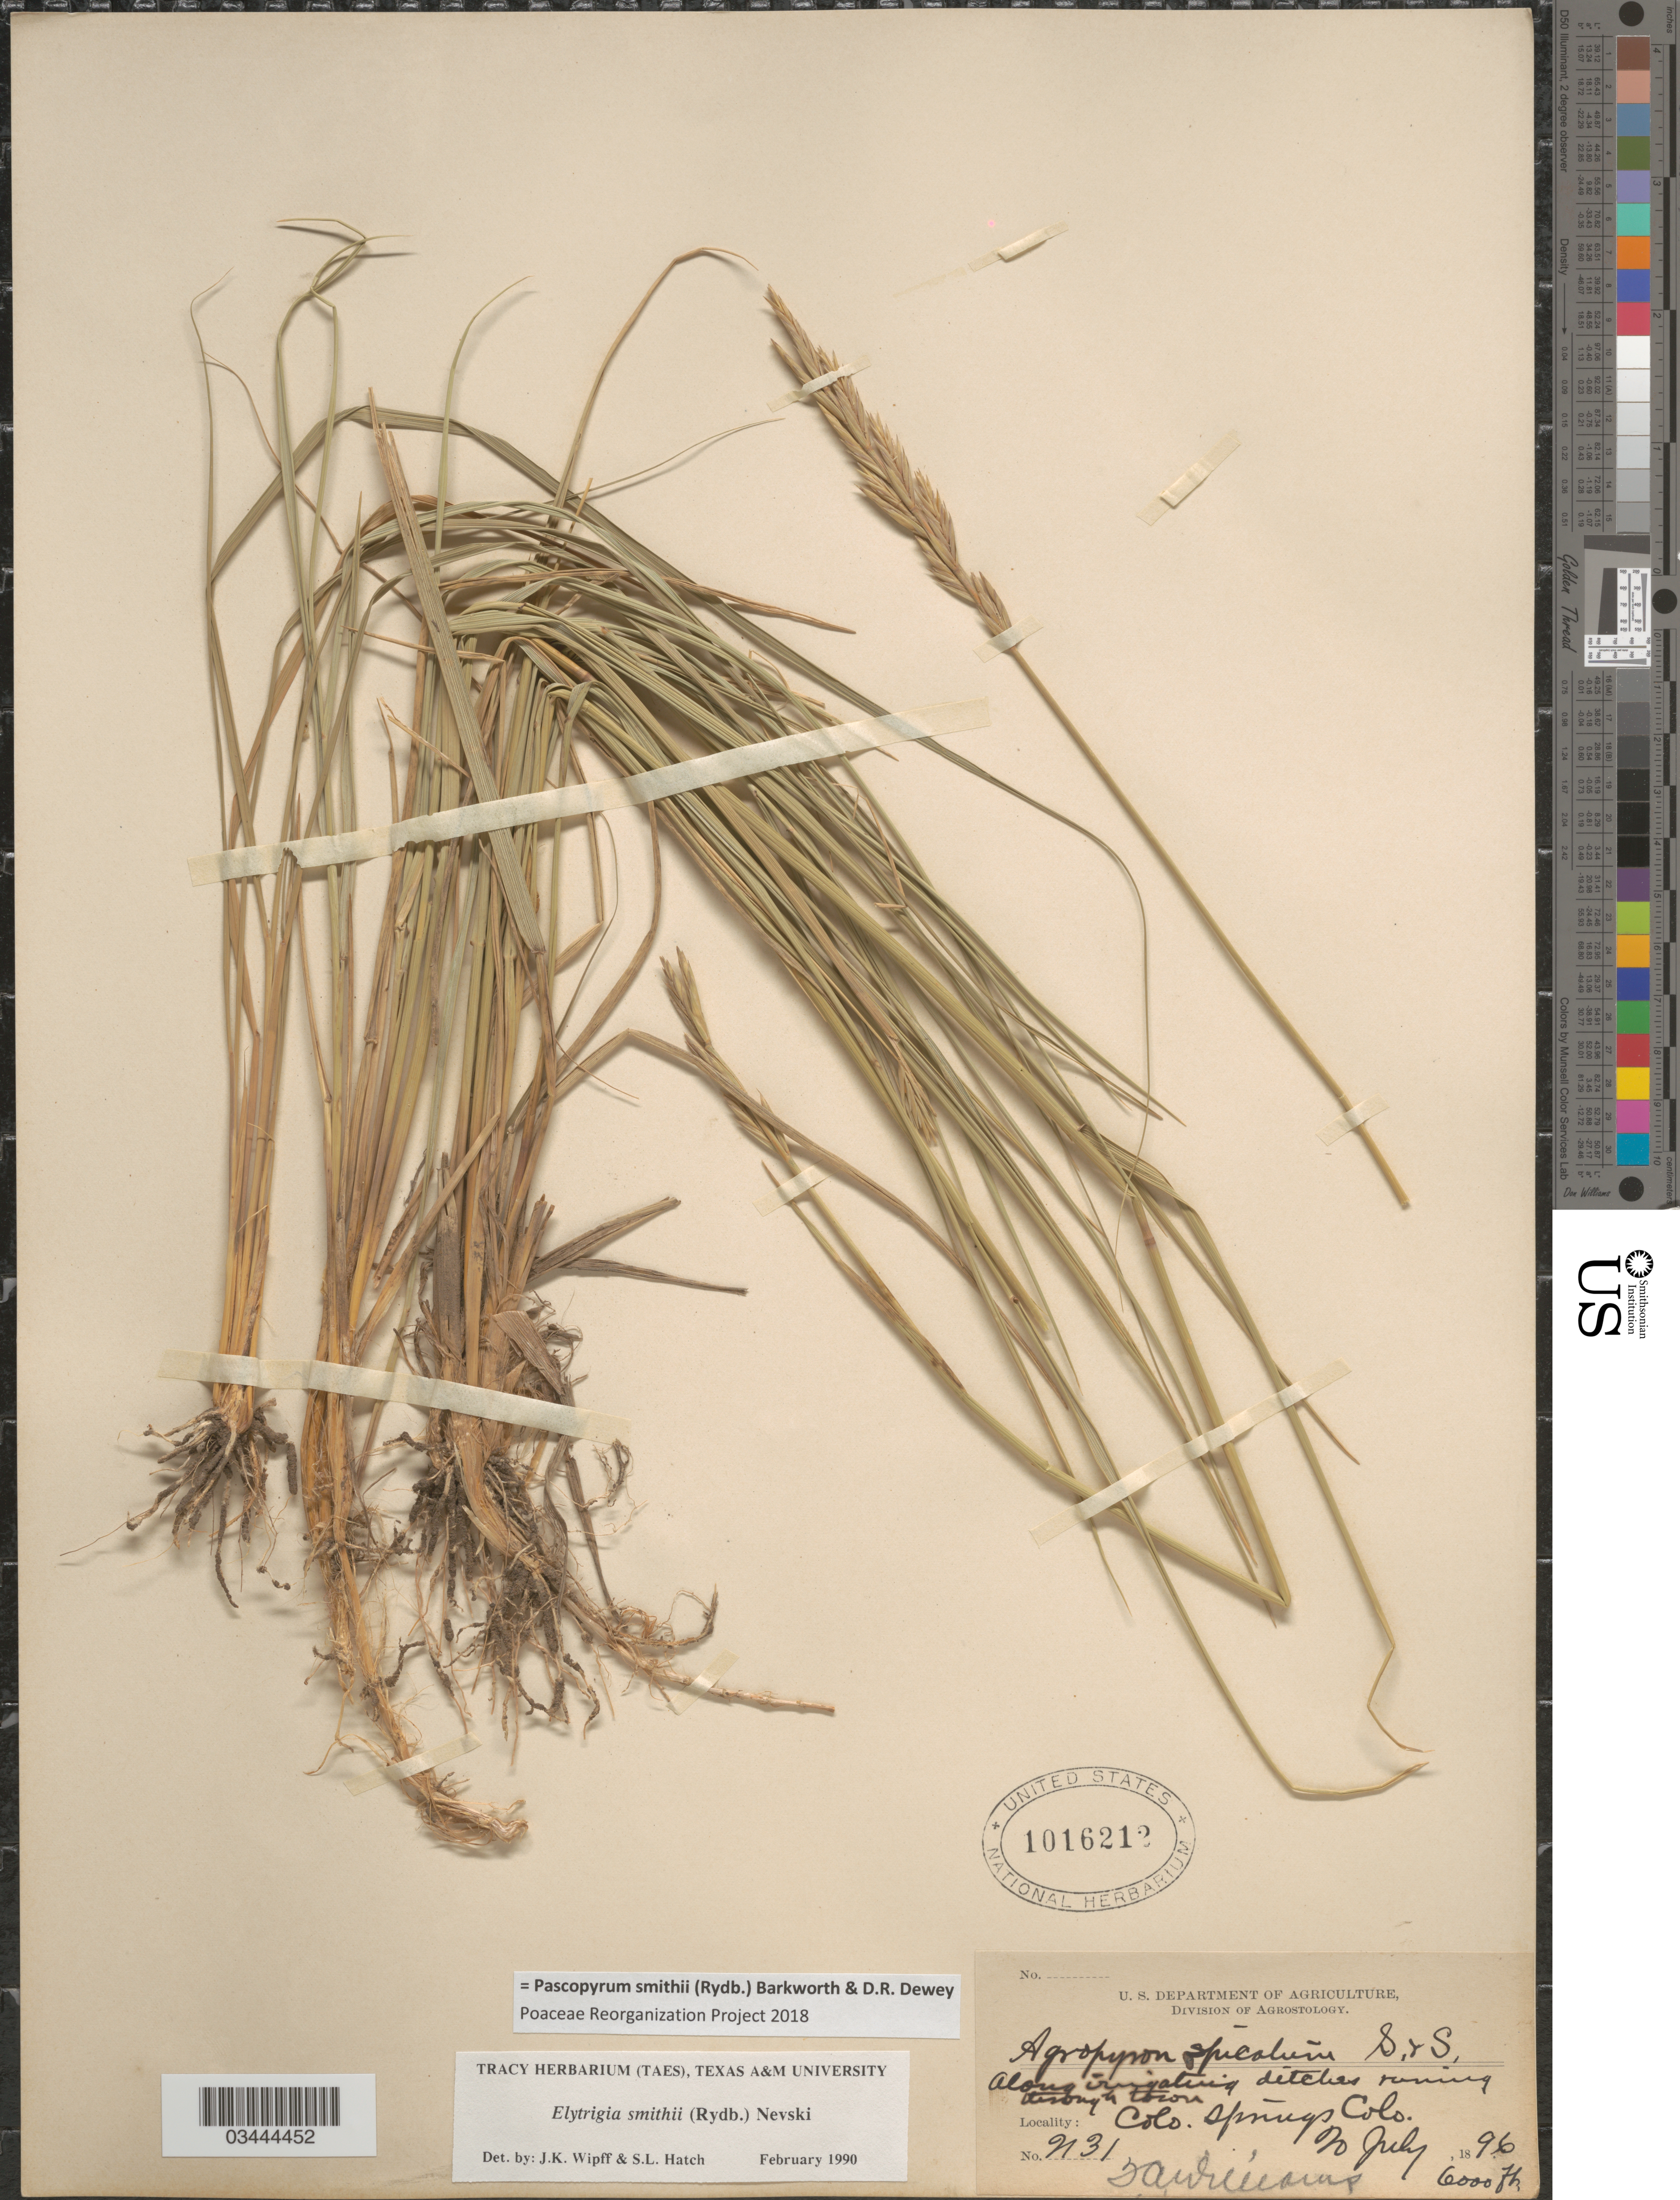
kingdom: Plantae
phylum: Tracheophyta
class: Liliopsida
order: Poales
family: Poaceae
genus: Pascopyrum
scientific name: Pascopyrum smithii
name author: (Rydb.) Barkworth & Dewey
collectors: T. Williams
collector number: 2131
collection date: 1896-07-20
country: United States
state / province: Colorado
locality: Colo. Springs.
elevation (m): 1829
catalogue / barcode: US 1016212